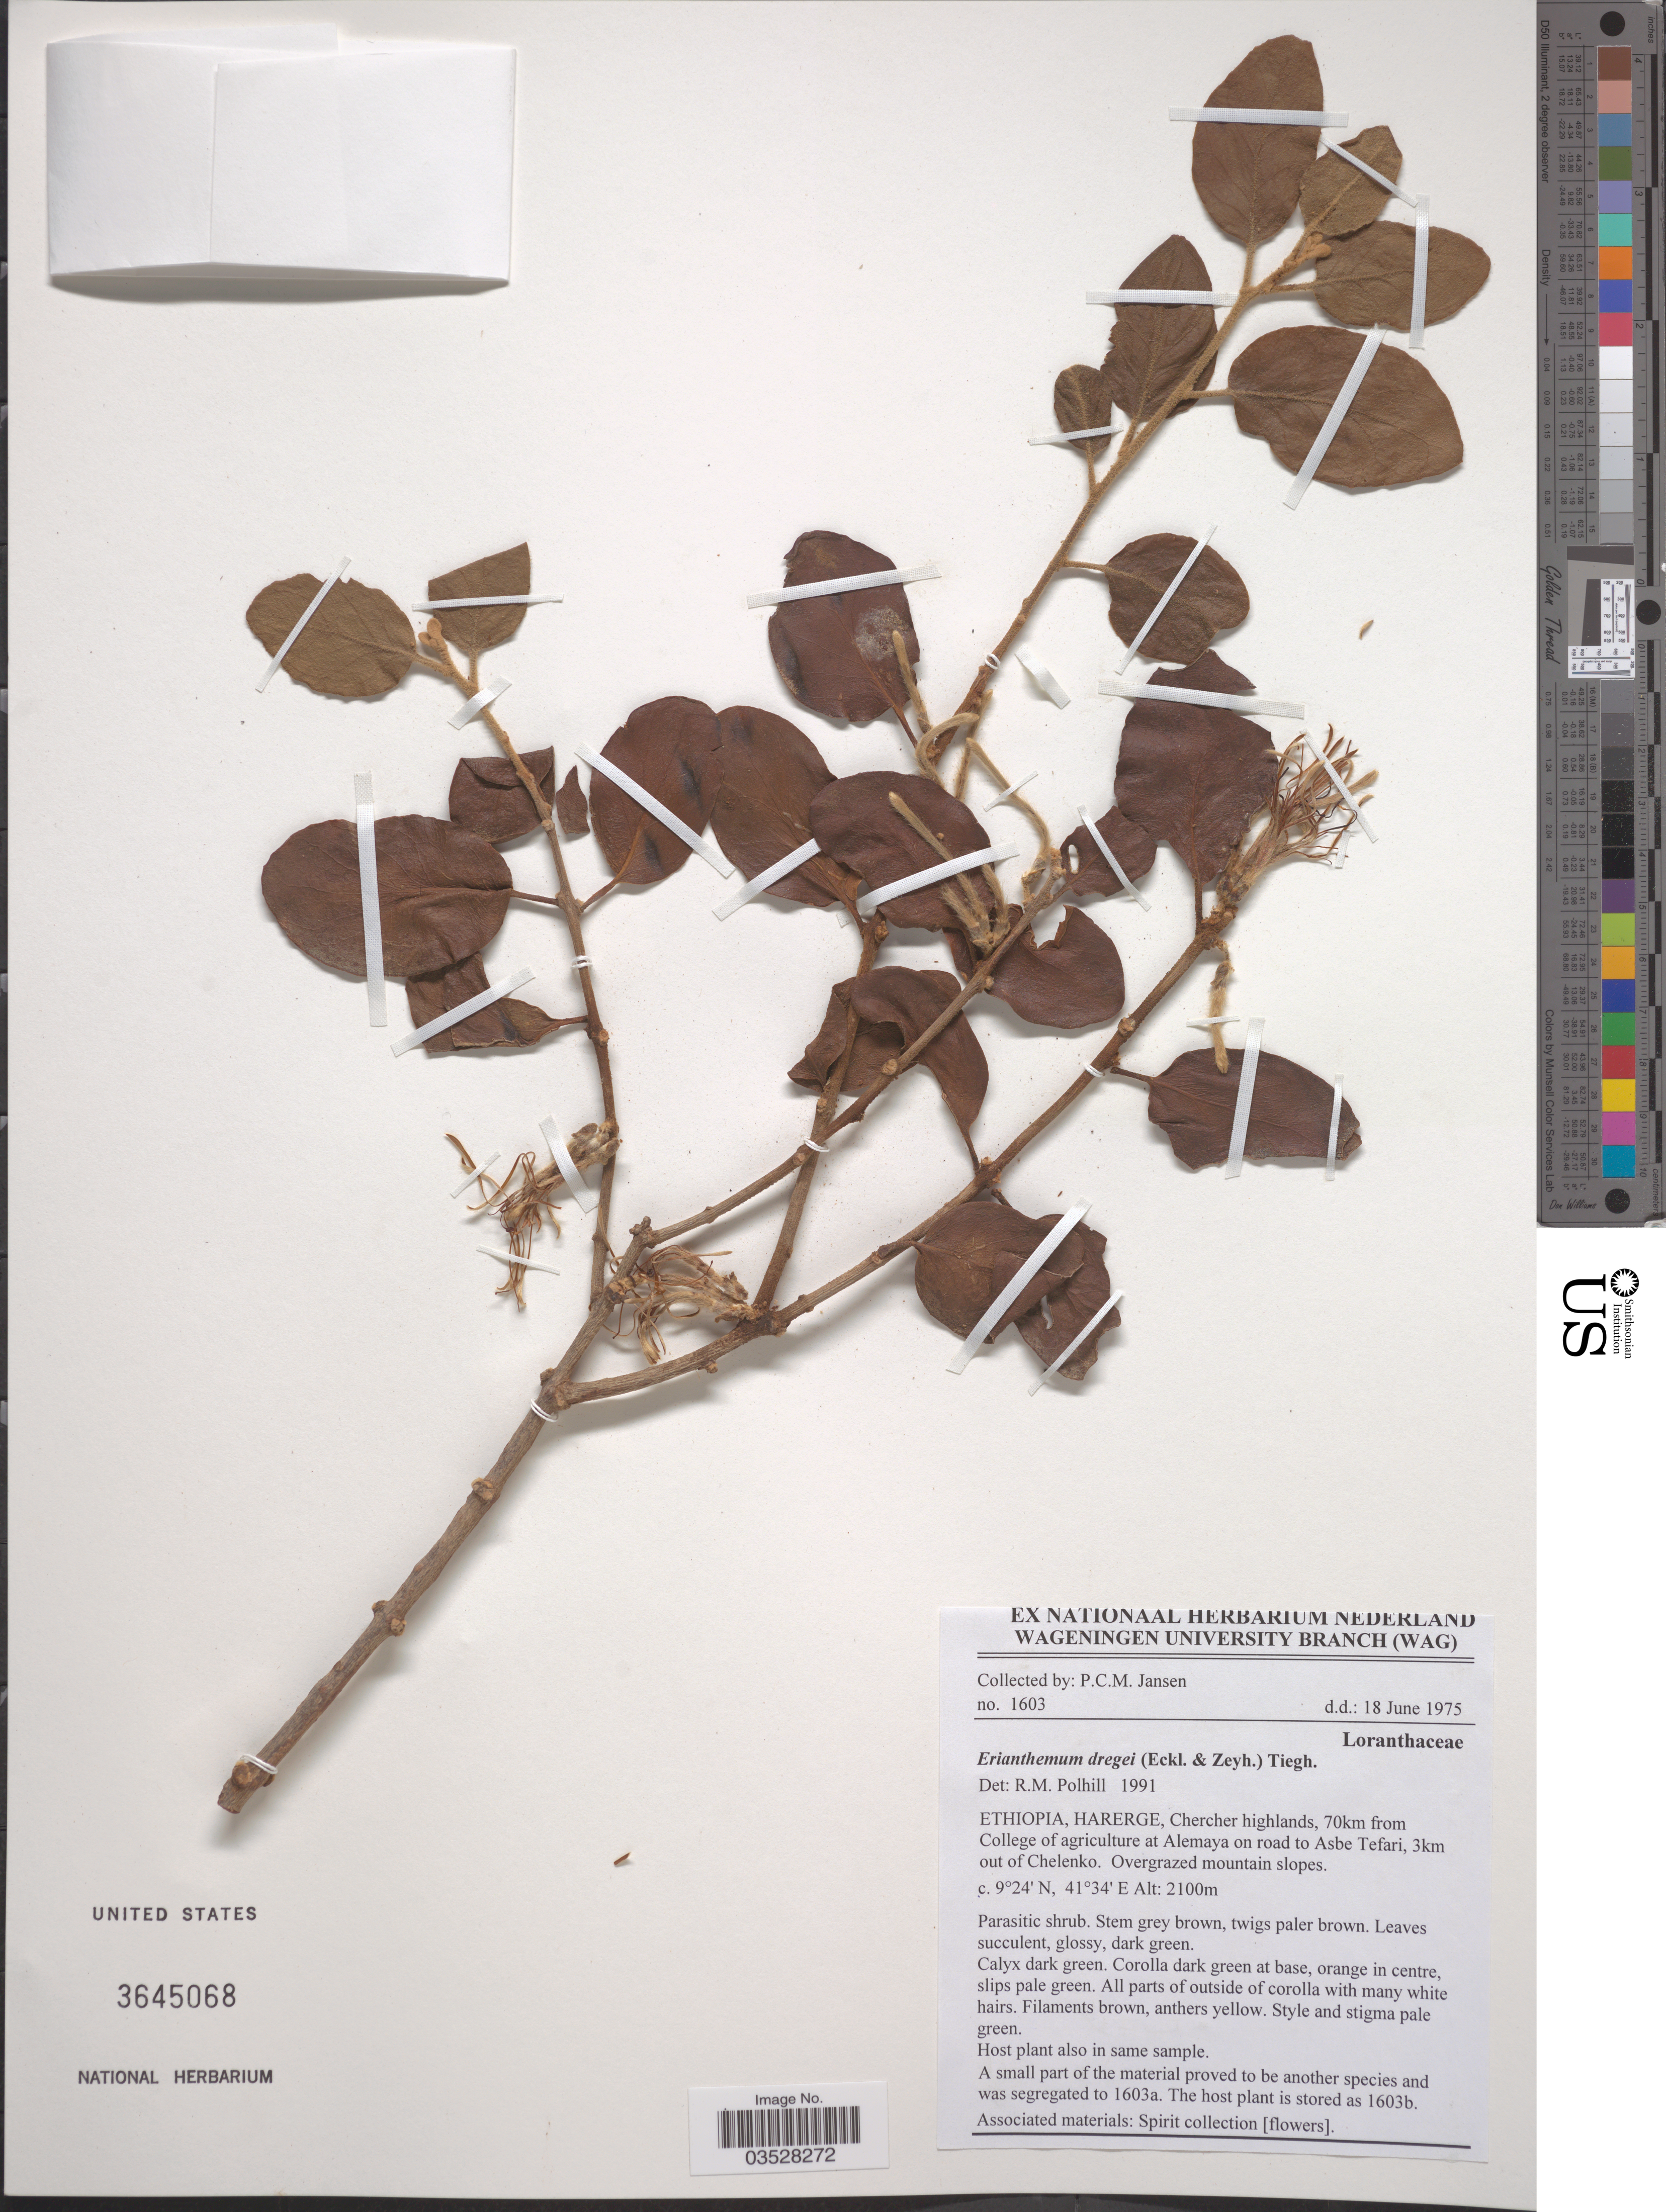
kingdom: Plantae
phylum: Tracheophyta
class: Magnoliopsida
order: Santalales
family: Loranthaceae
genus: Erianthemum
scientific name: Erianthemum dregei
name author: (Eckl. & Zeyh.) Tiegh.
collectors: P. C. M. Jansen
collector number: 1603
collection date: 1975-06-18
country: Ethiopia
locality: Harerge, Chercher highlands, 70km from College of agriculture at Alemaya on road to Asbe Tefari, 3km out of Chelenko.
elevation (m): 2100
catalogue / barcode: US 3645068